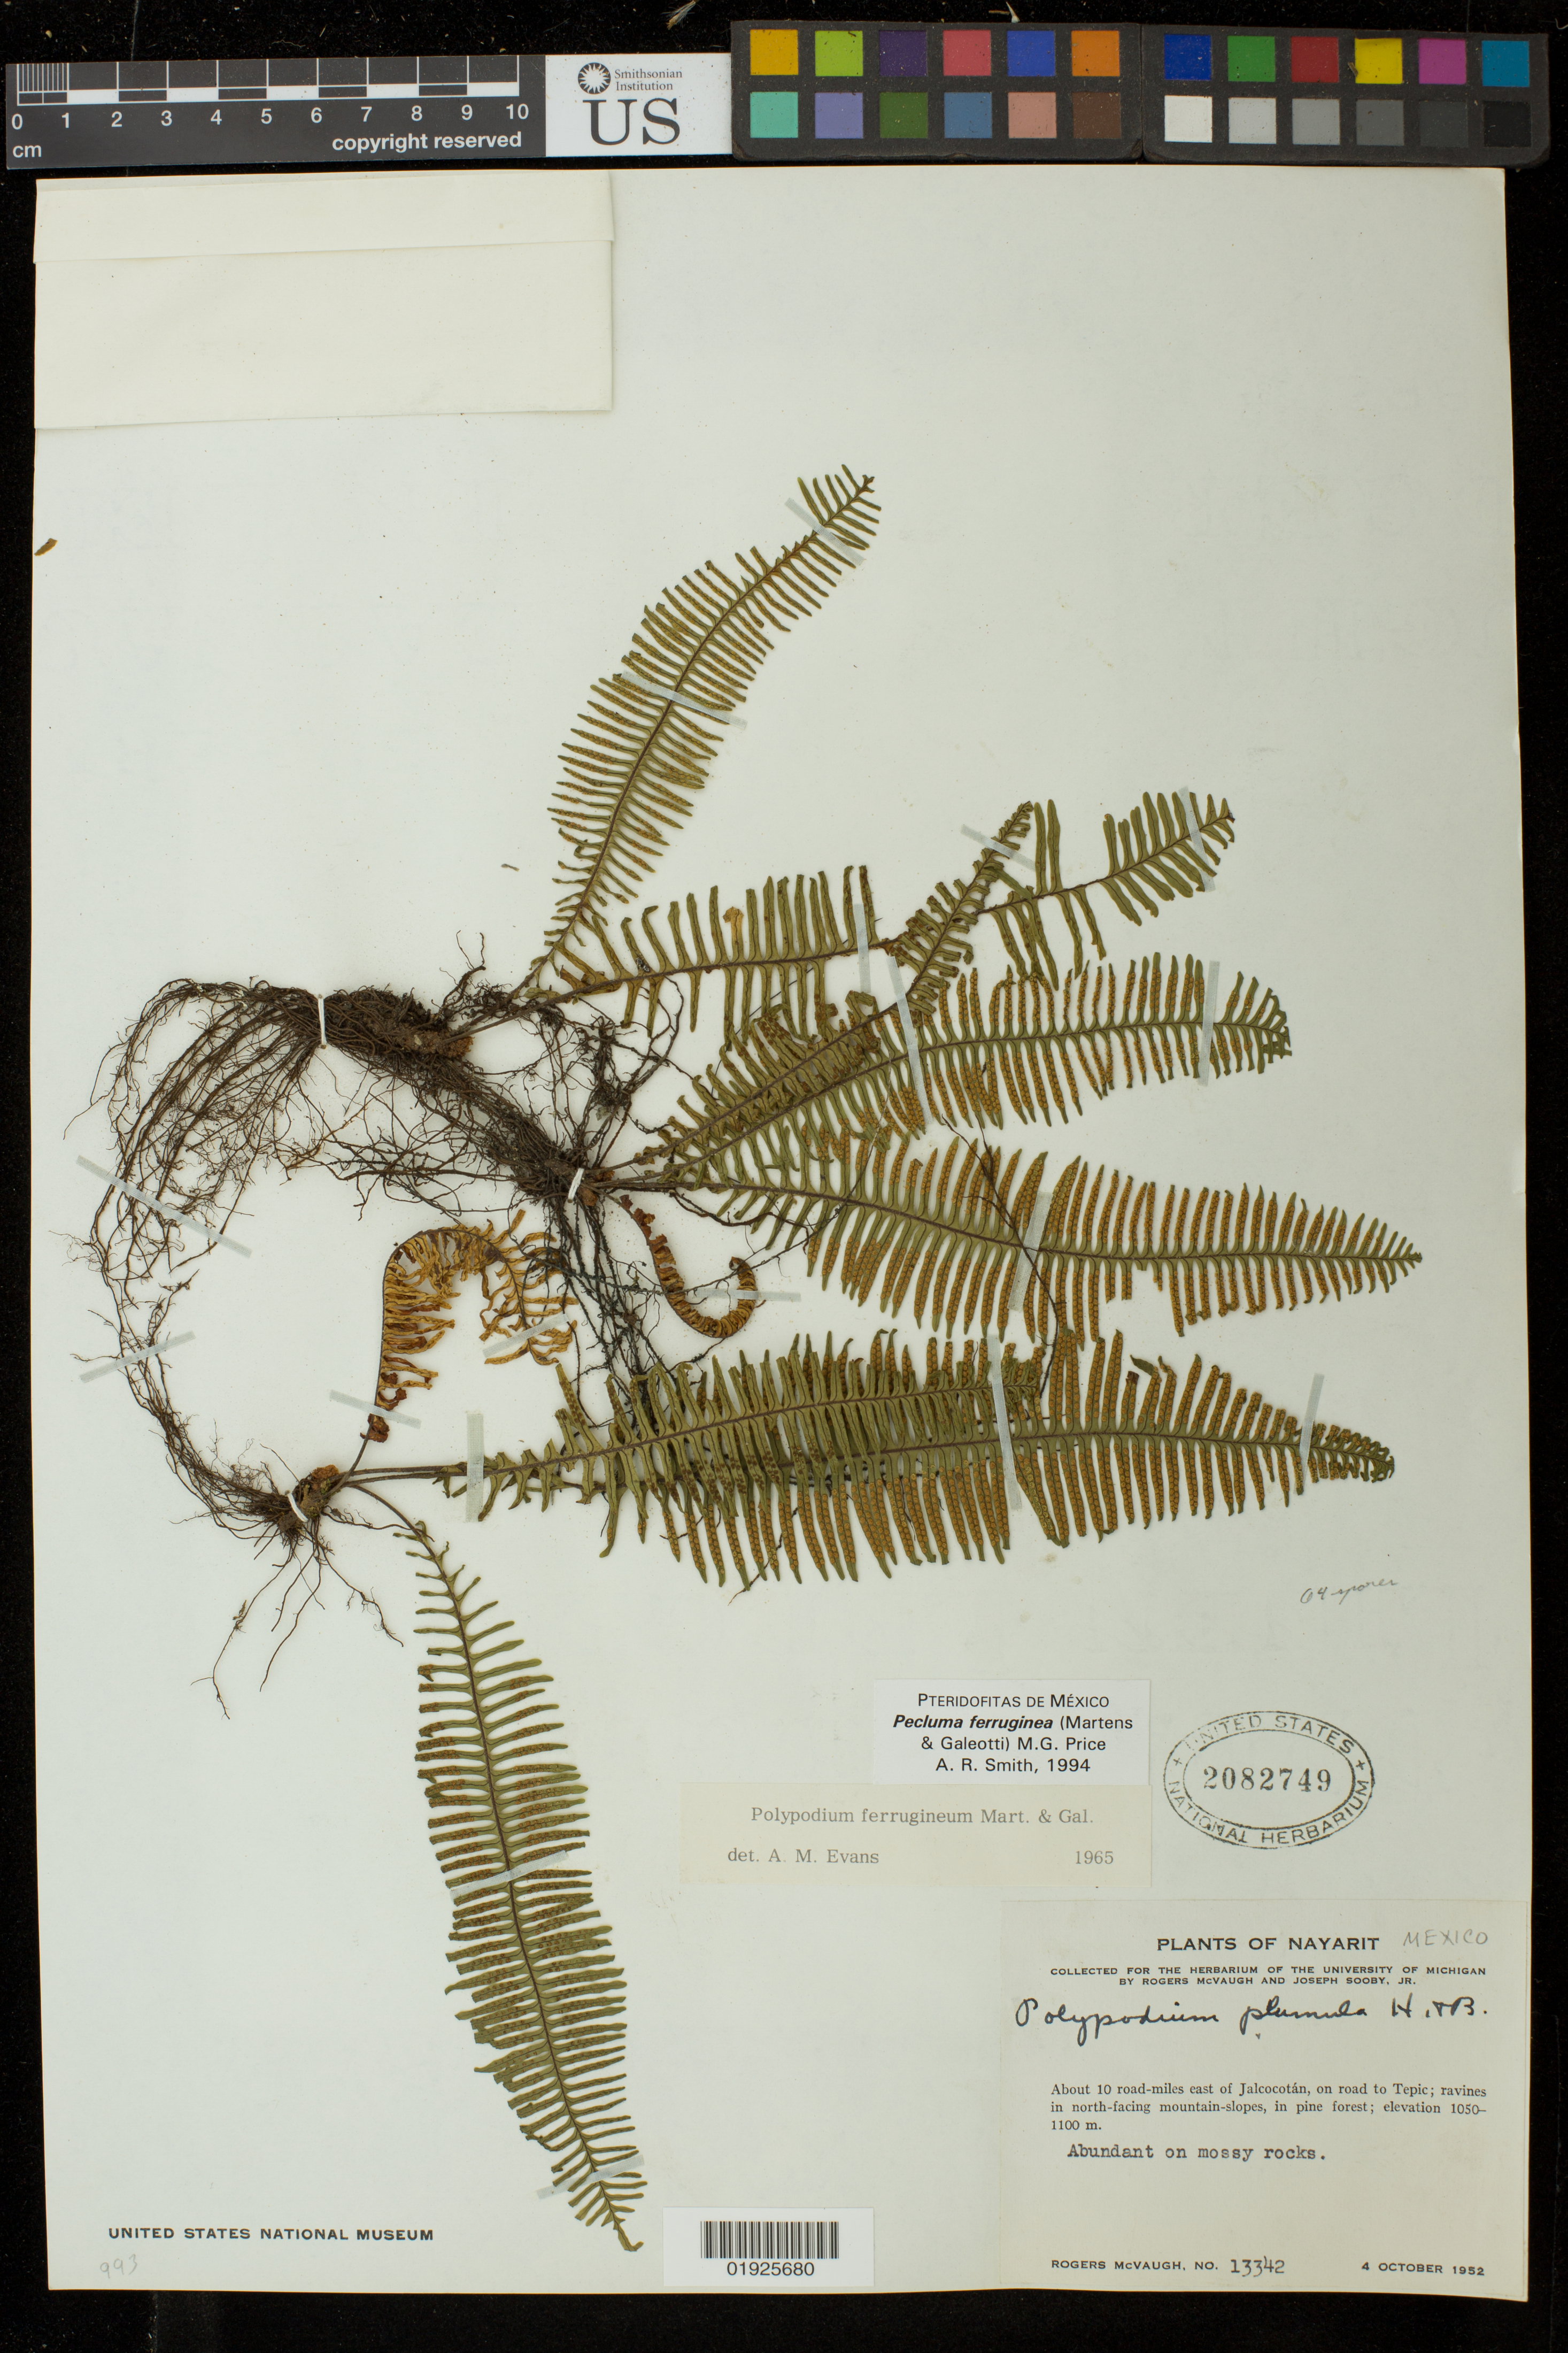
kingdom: Plantae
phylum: Tracheophyta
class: Polypodiopsida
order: Polypodiales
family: Polypodiaceae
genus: Pecluma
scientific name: Pecluma ferruginea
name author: (M. Martens & Galeotti) Price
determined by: Smith, Alan R., (UC)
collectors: R. McVaugh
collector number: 13342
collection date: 1952-10-04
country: Mexico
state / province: Nayarit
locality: About 10 road-miles east of Jalcocotan, on road to Tepic.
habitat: Ravines in north-facing mountain slopes, in pine forest.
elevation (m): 1050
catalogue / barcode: US 2082749